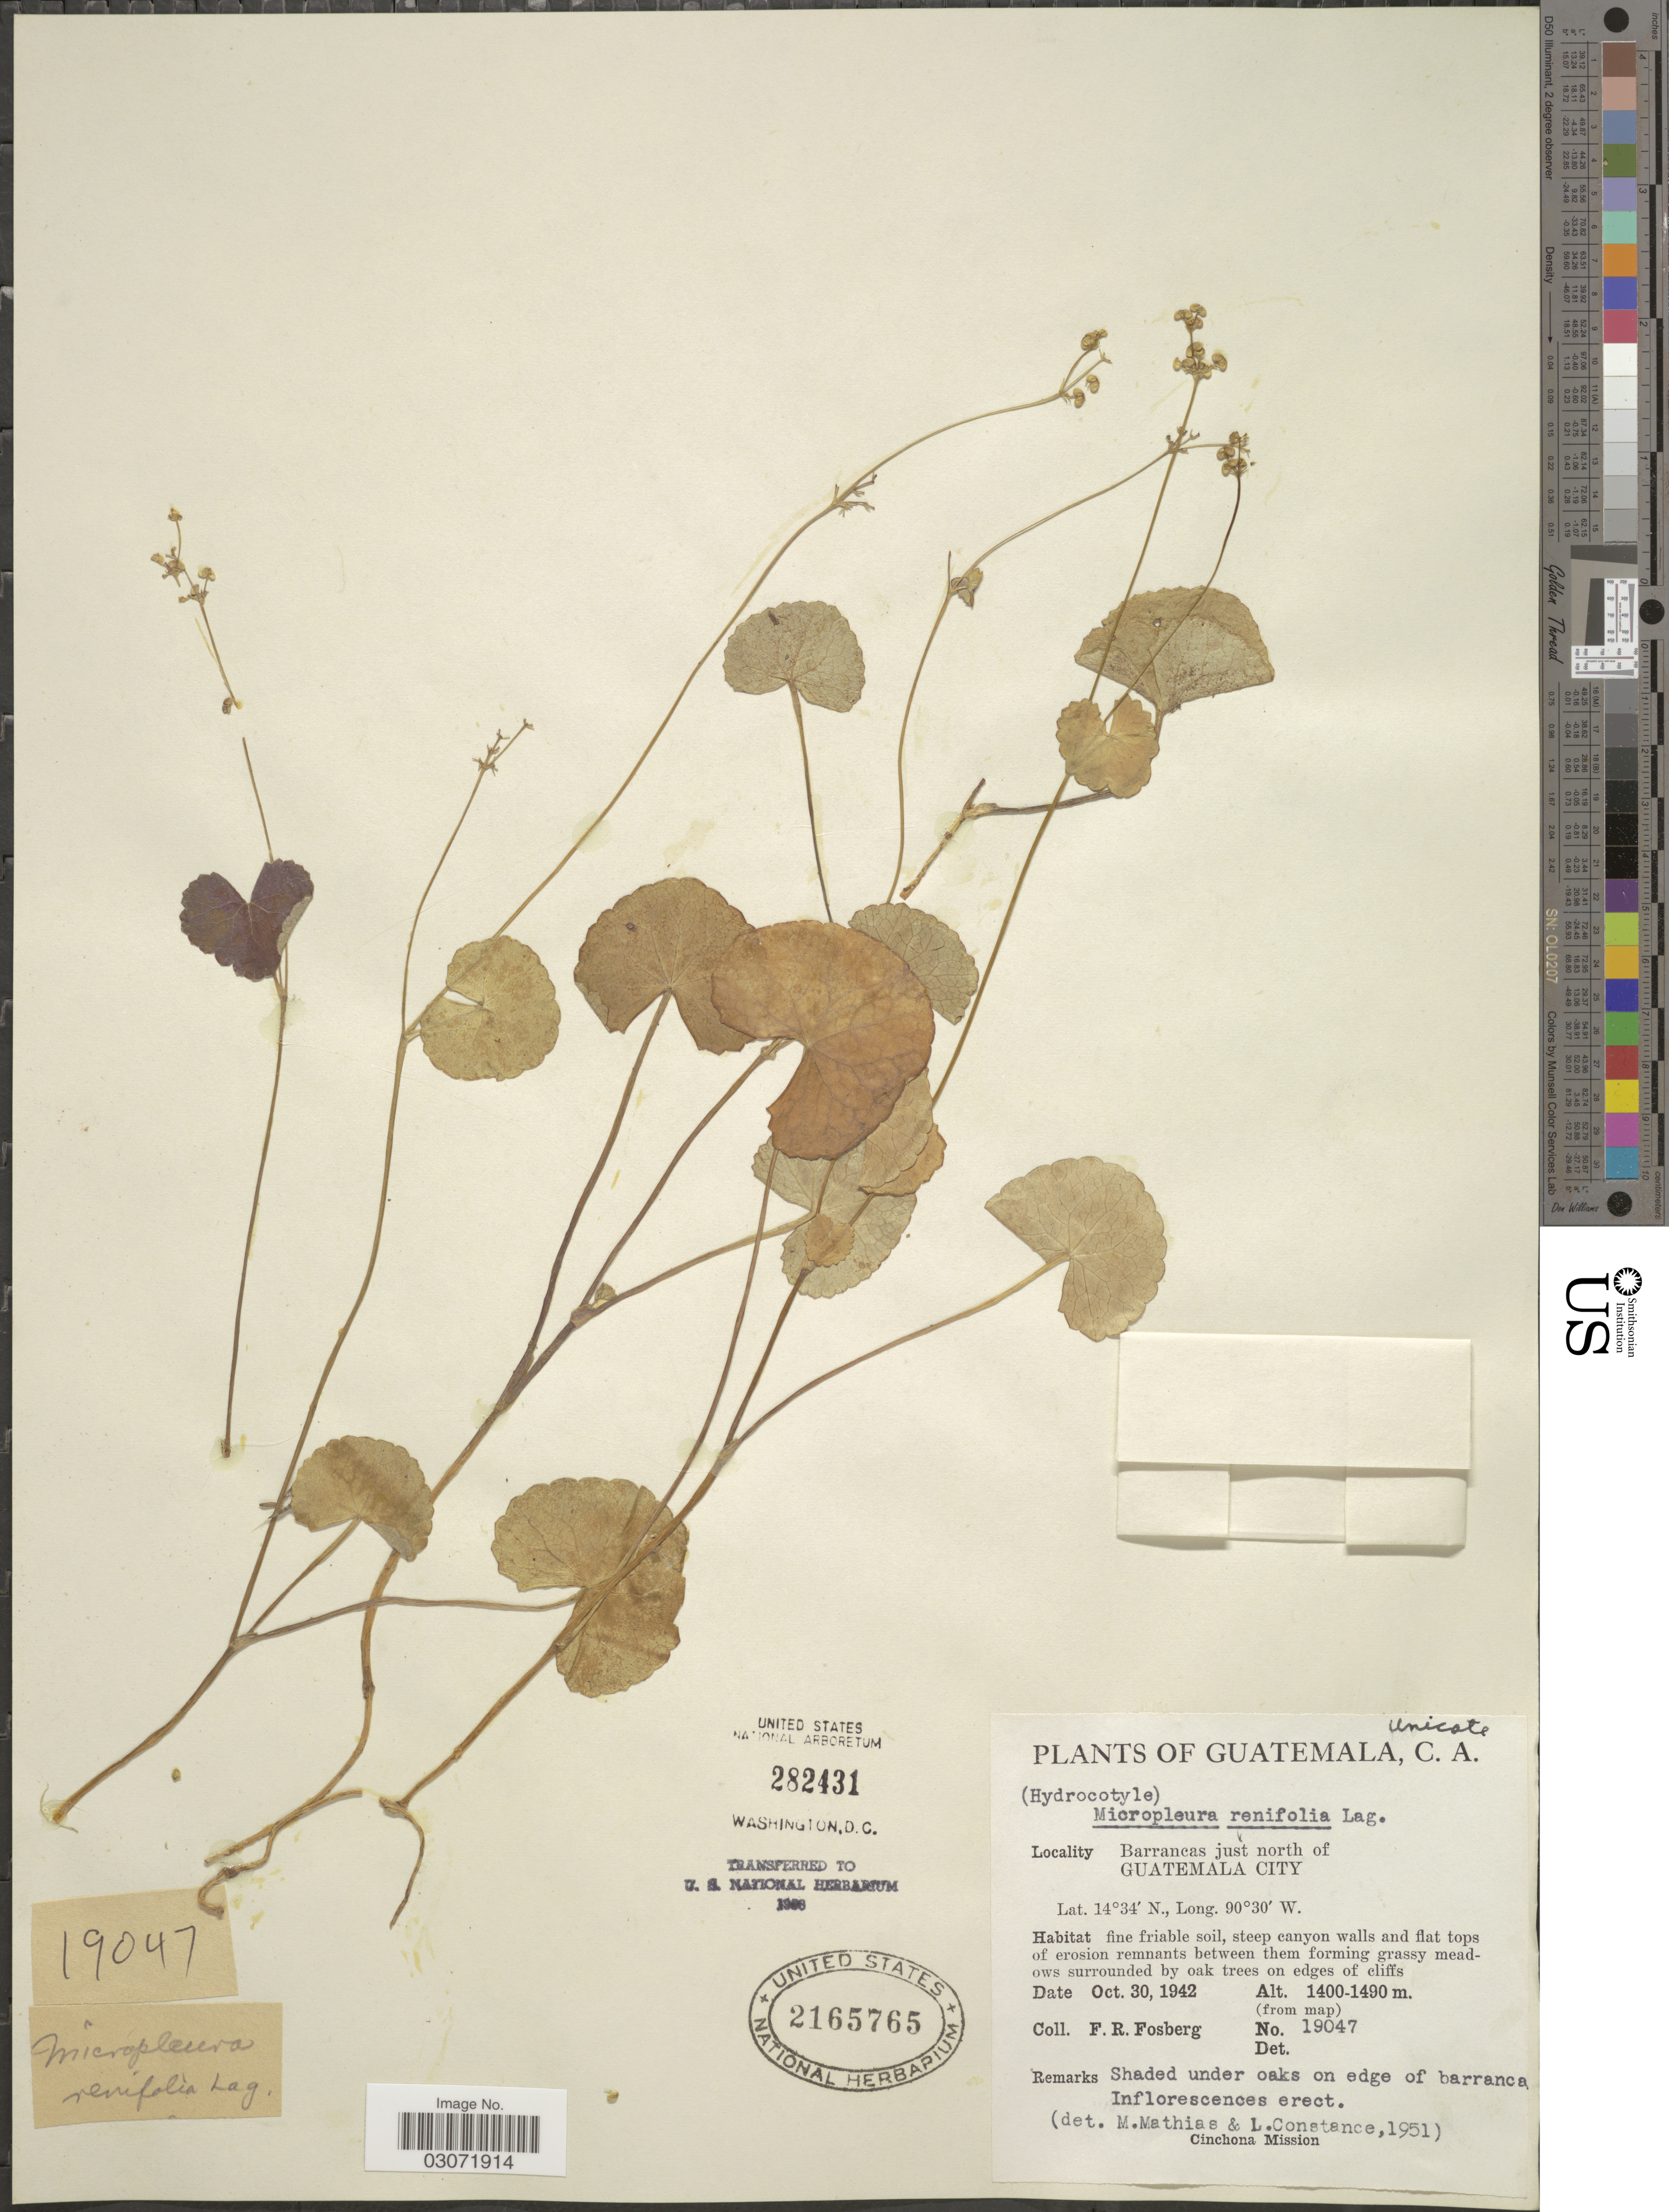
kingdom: Plantae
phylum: Tracheophyta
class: Magnoliopsida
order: Apiales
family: Apiaceae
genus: Micropleura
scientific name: Micropleura renifolia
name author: Lag.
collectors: F. R. Fosberg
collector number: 19047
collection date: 1942-10-30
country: Guatemala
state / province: Guatemala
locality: Barrancas just north of Guatemala City.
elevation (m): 1400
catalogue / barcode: US 2165765